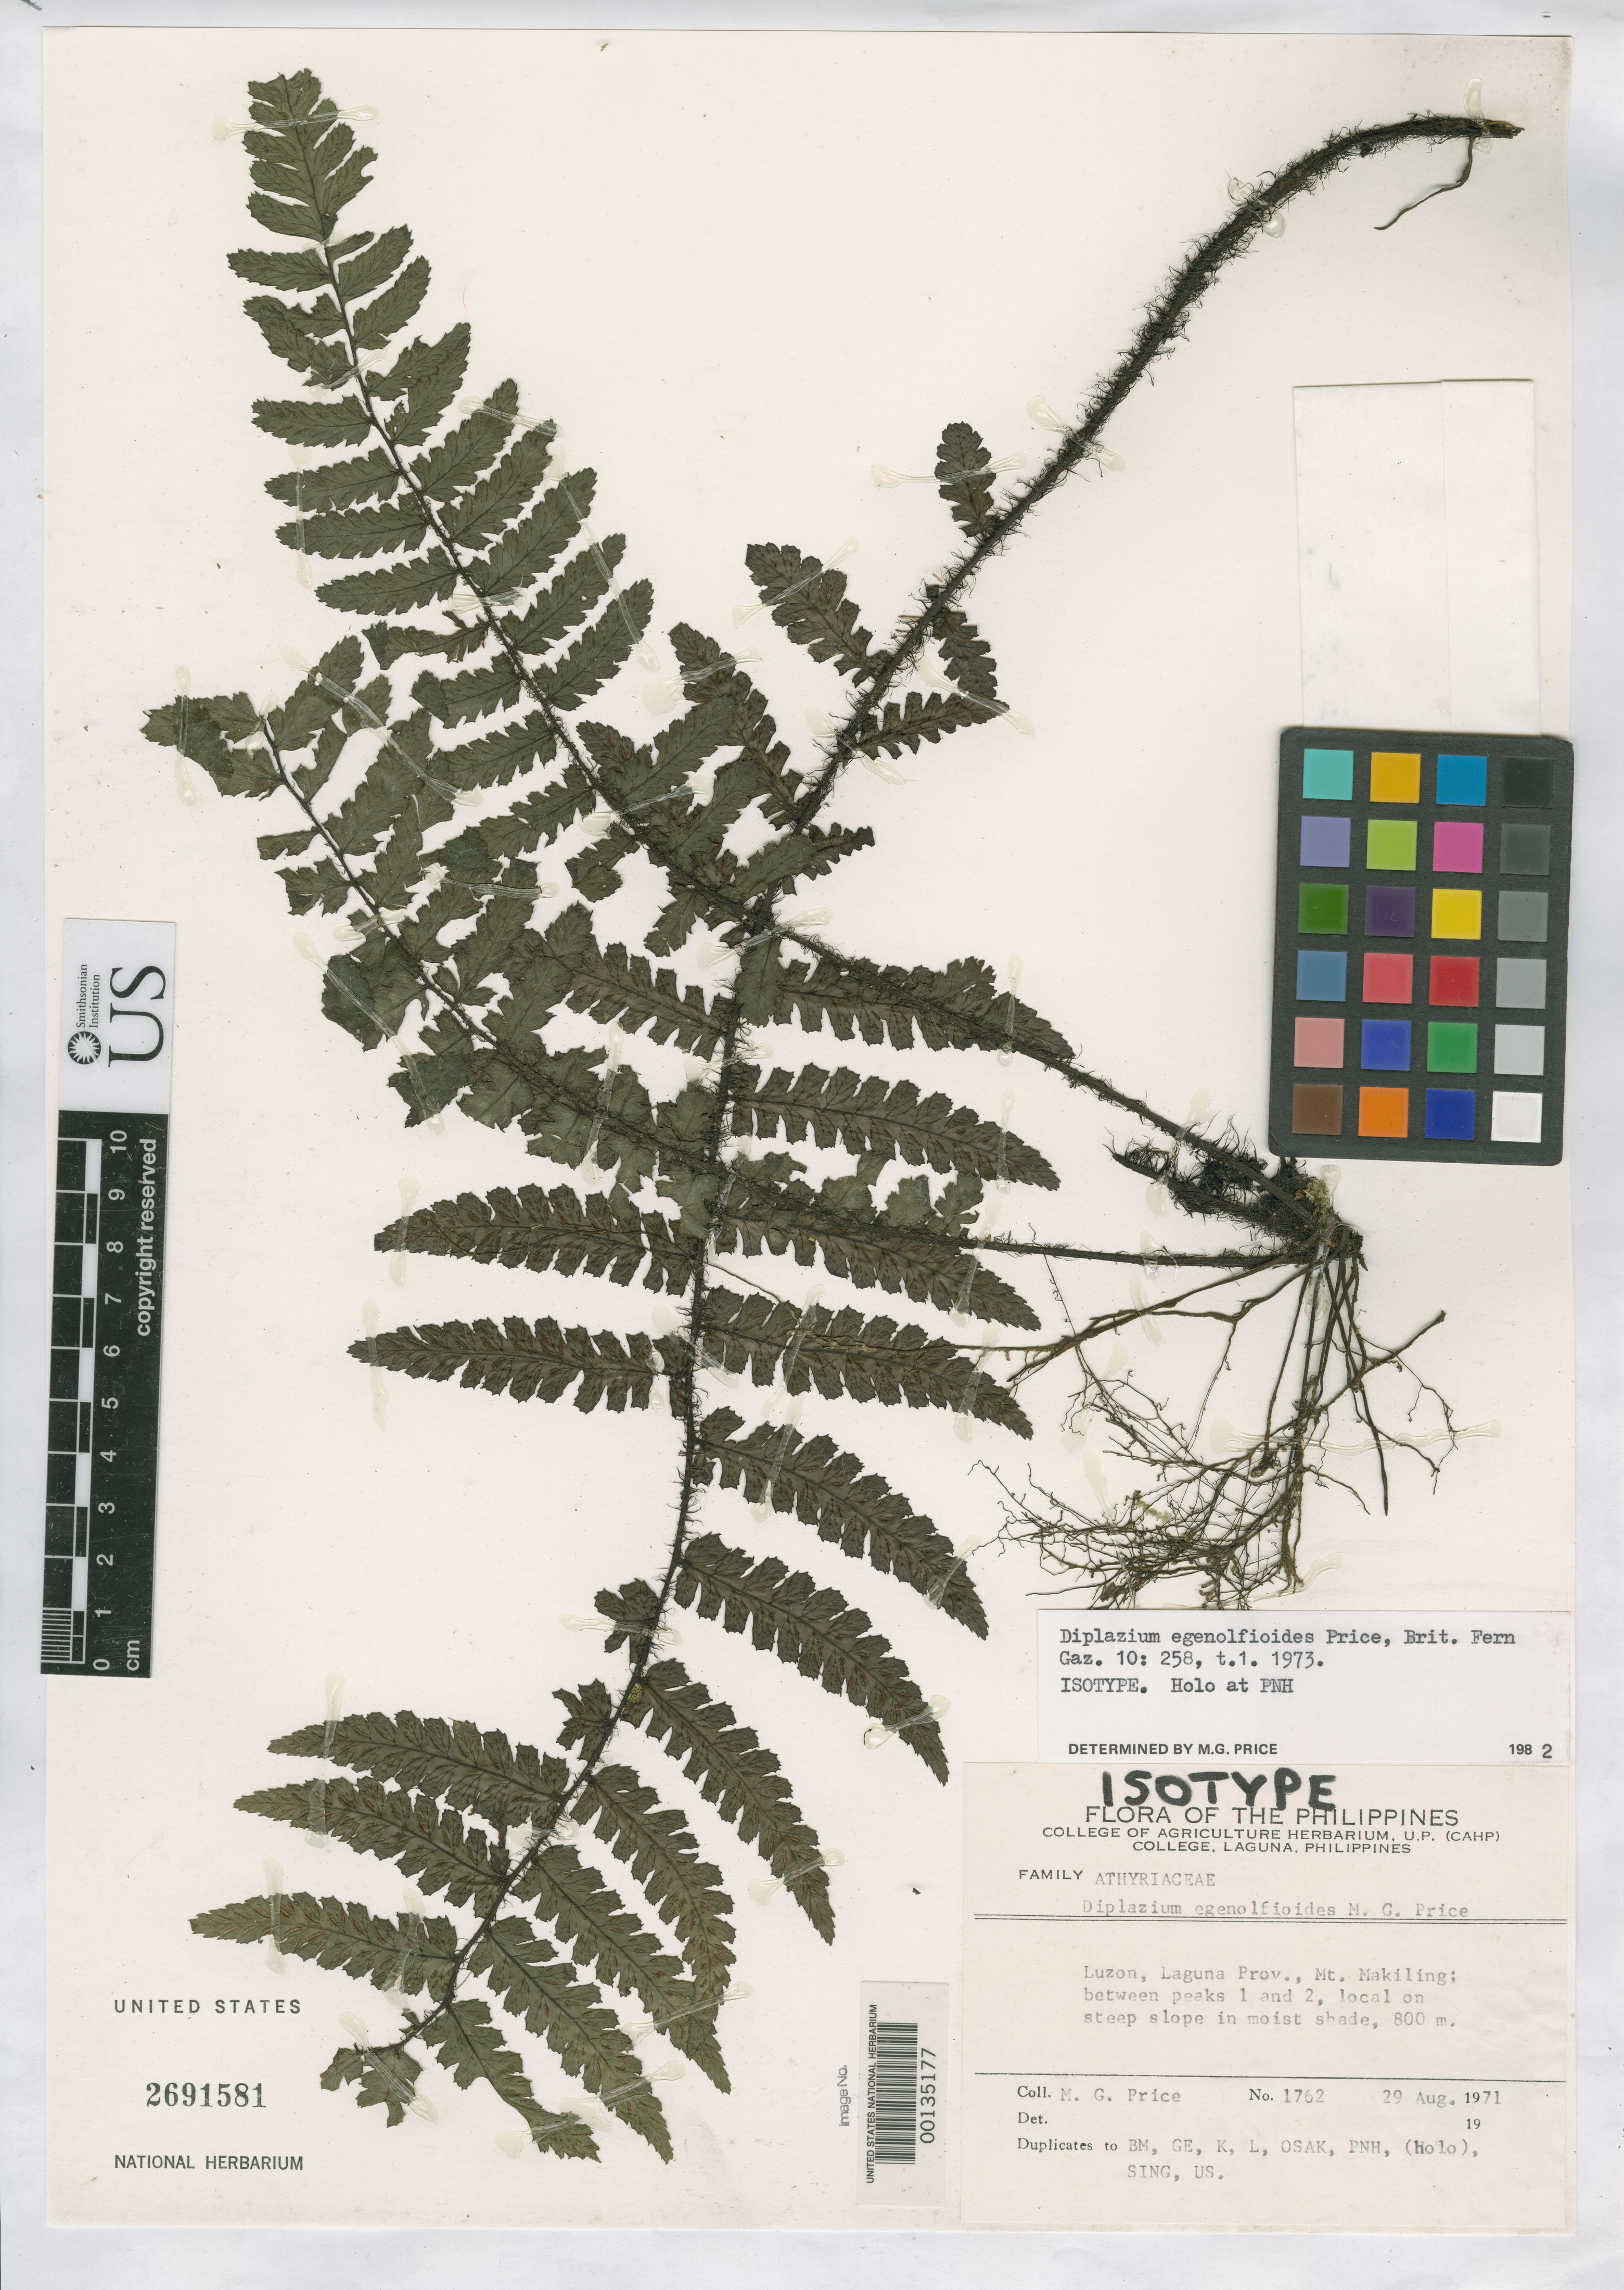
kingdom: Plantae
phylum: Tracheophyta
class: Polypodiopsida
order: Polypodiales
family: Athyriaceae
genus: Diplazium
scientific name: Diplazium egenolfioides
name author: M.G. Price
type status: Isotype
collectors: M. G. Price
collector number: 1762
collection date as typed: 29 Aug 1971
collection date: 1971-08-29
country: Philippines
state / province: Calabarzon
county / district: Laguna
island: Luzon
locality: Mt. Makiling, between peaks 1 & 2.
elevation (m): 800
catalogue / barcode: US 2691581